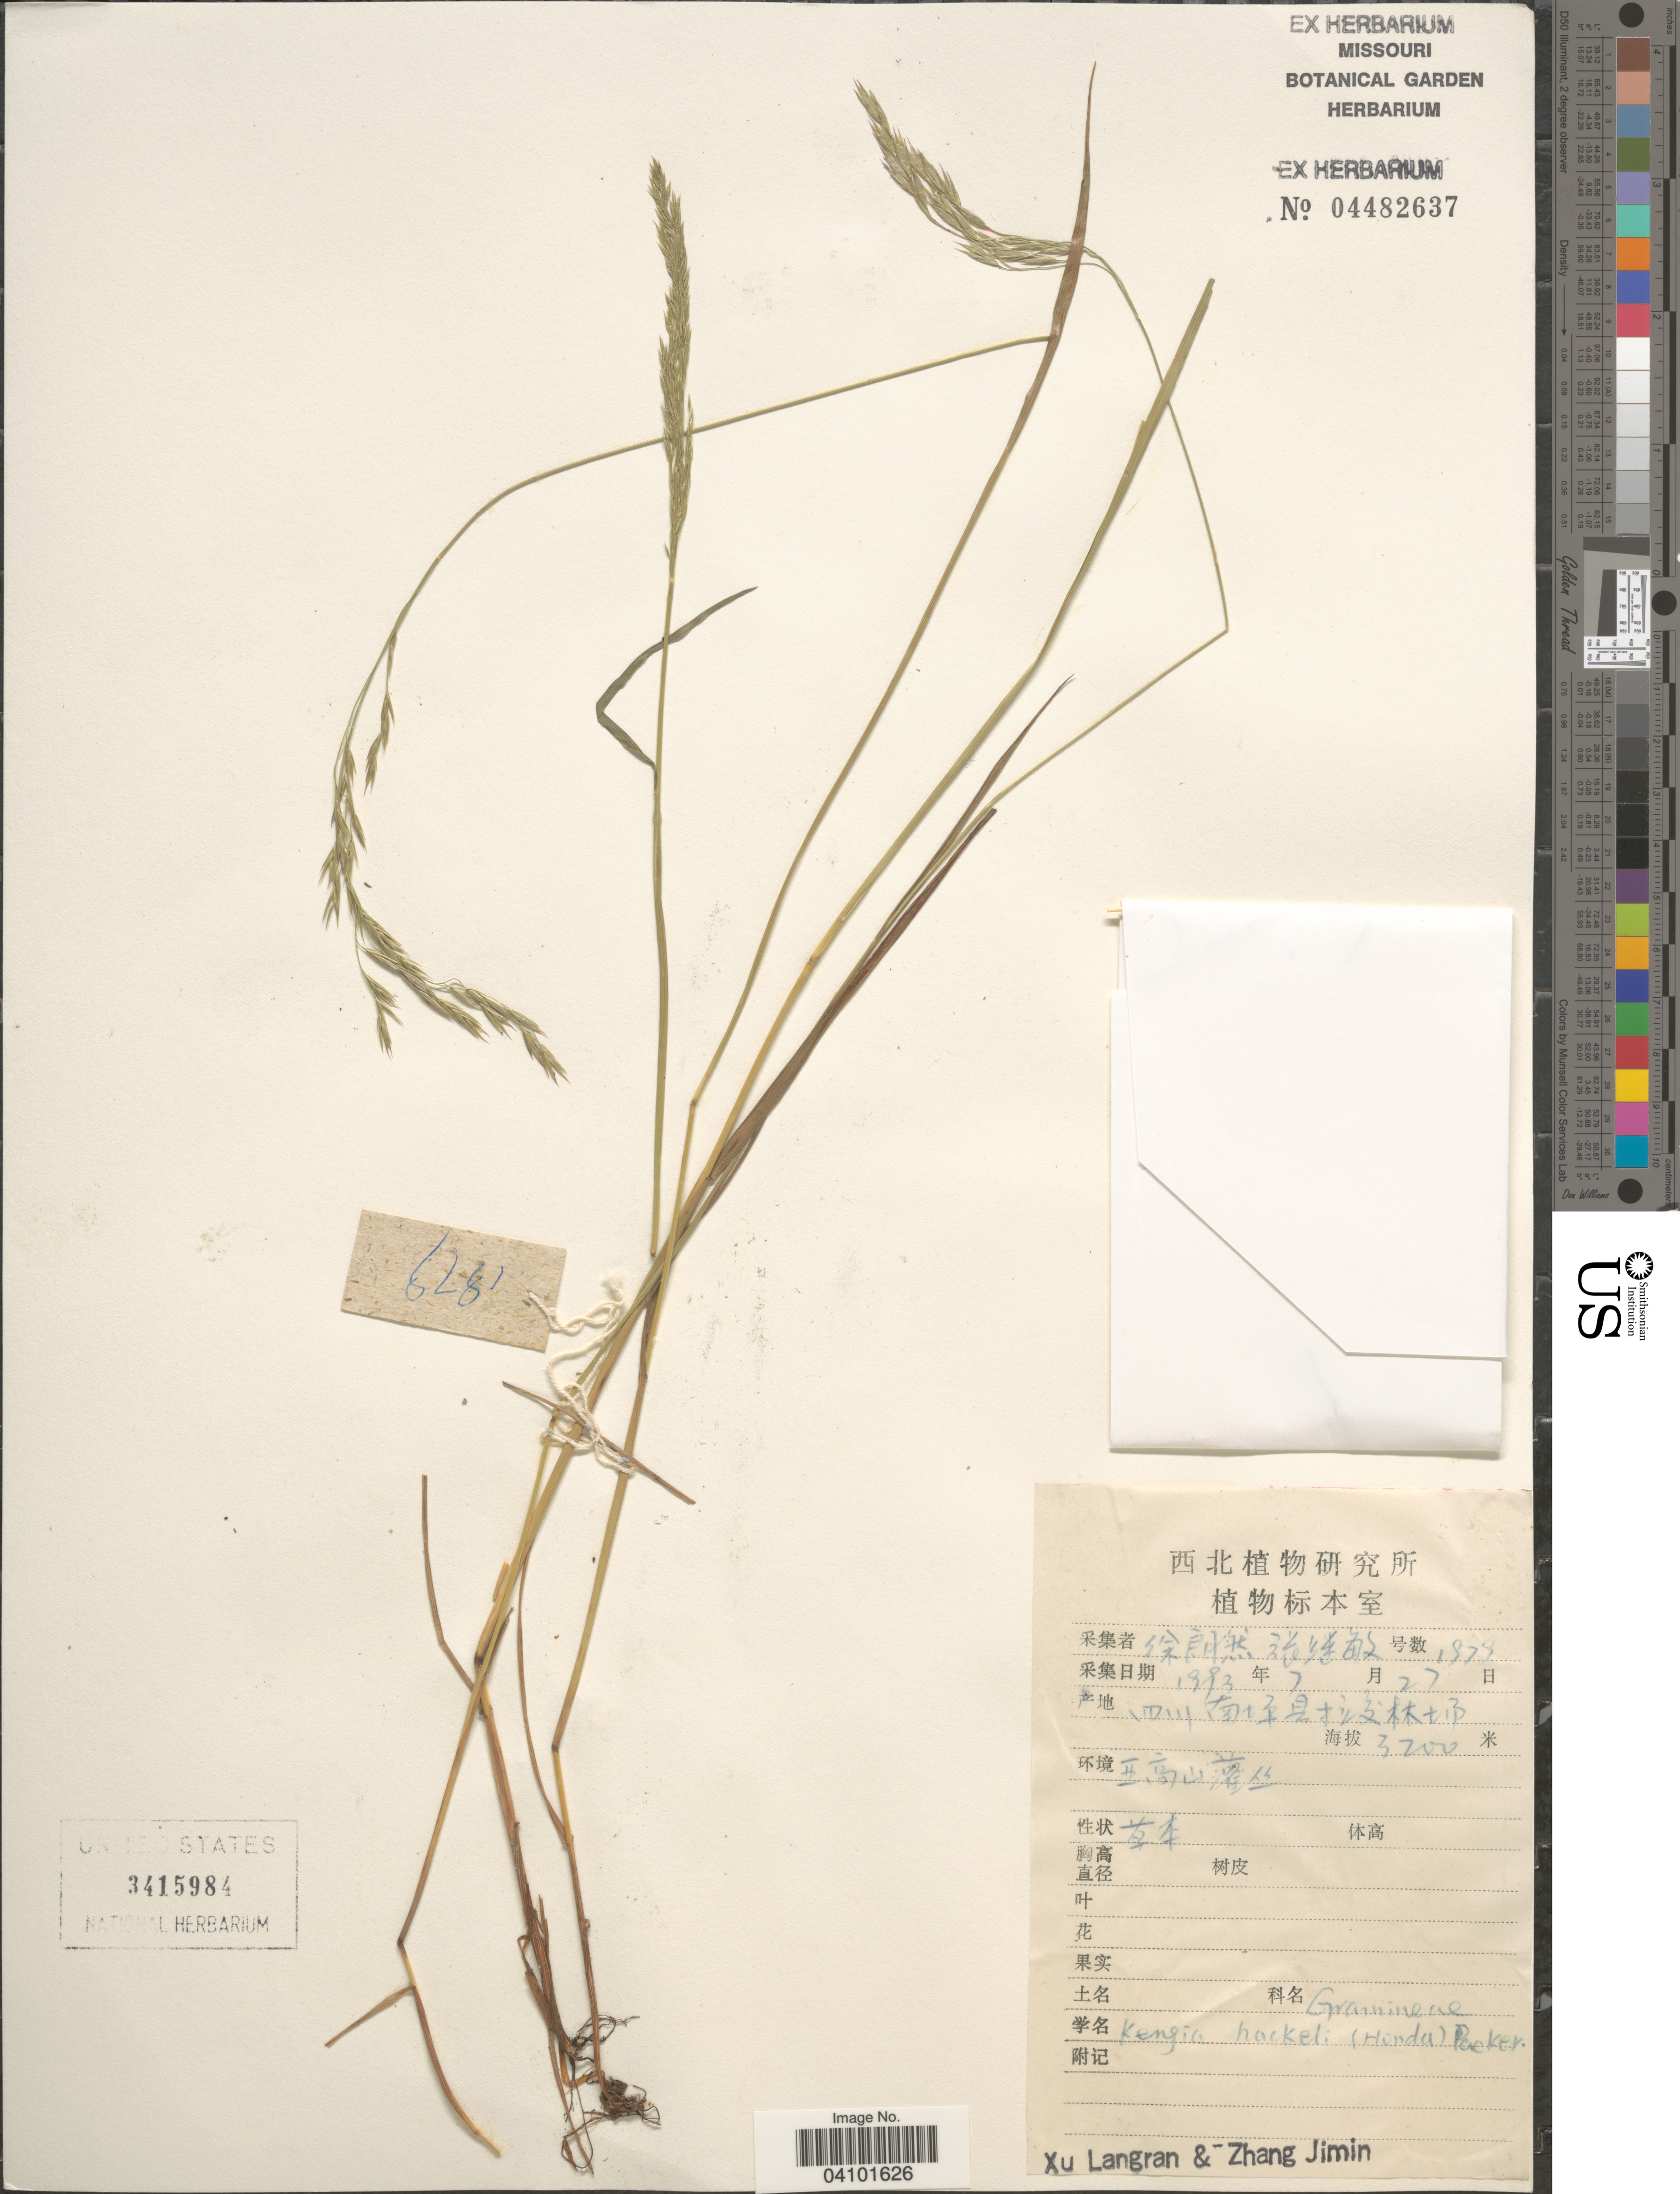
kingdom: Plantae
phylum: Tracheophyta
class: Liliopsida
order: Poales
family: Poaceae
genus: Cleistogenes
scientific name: Cleistogenes hackelii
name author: (Honda) Honda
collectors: L. Xu & J. Zhang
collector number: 1875*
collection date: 1993-07-27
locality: X.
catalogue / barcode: US 3415984